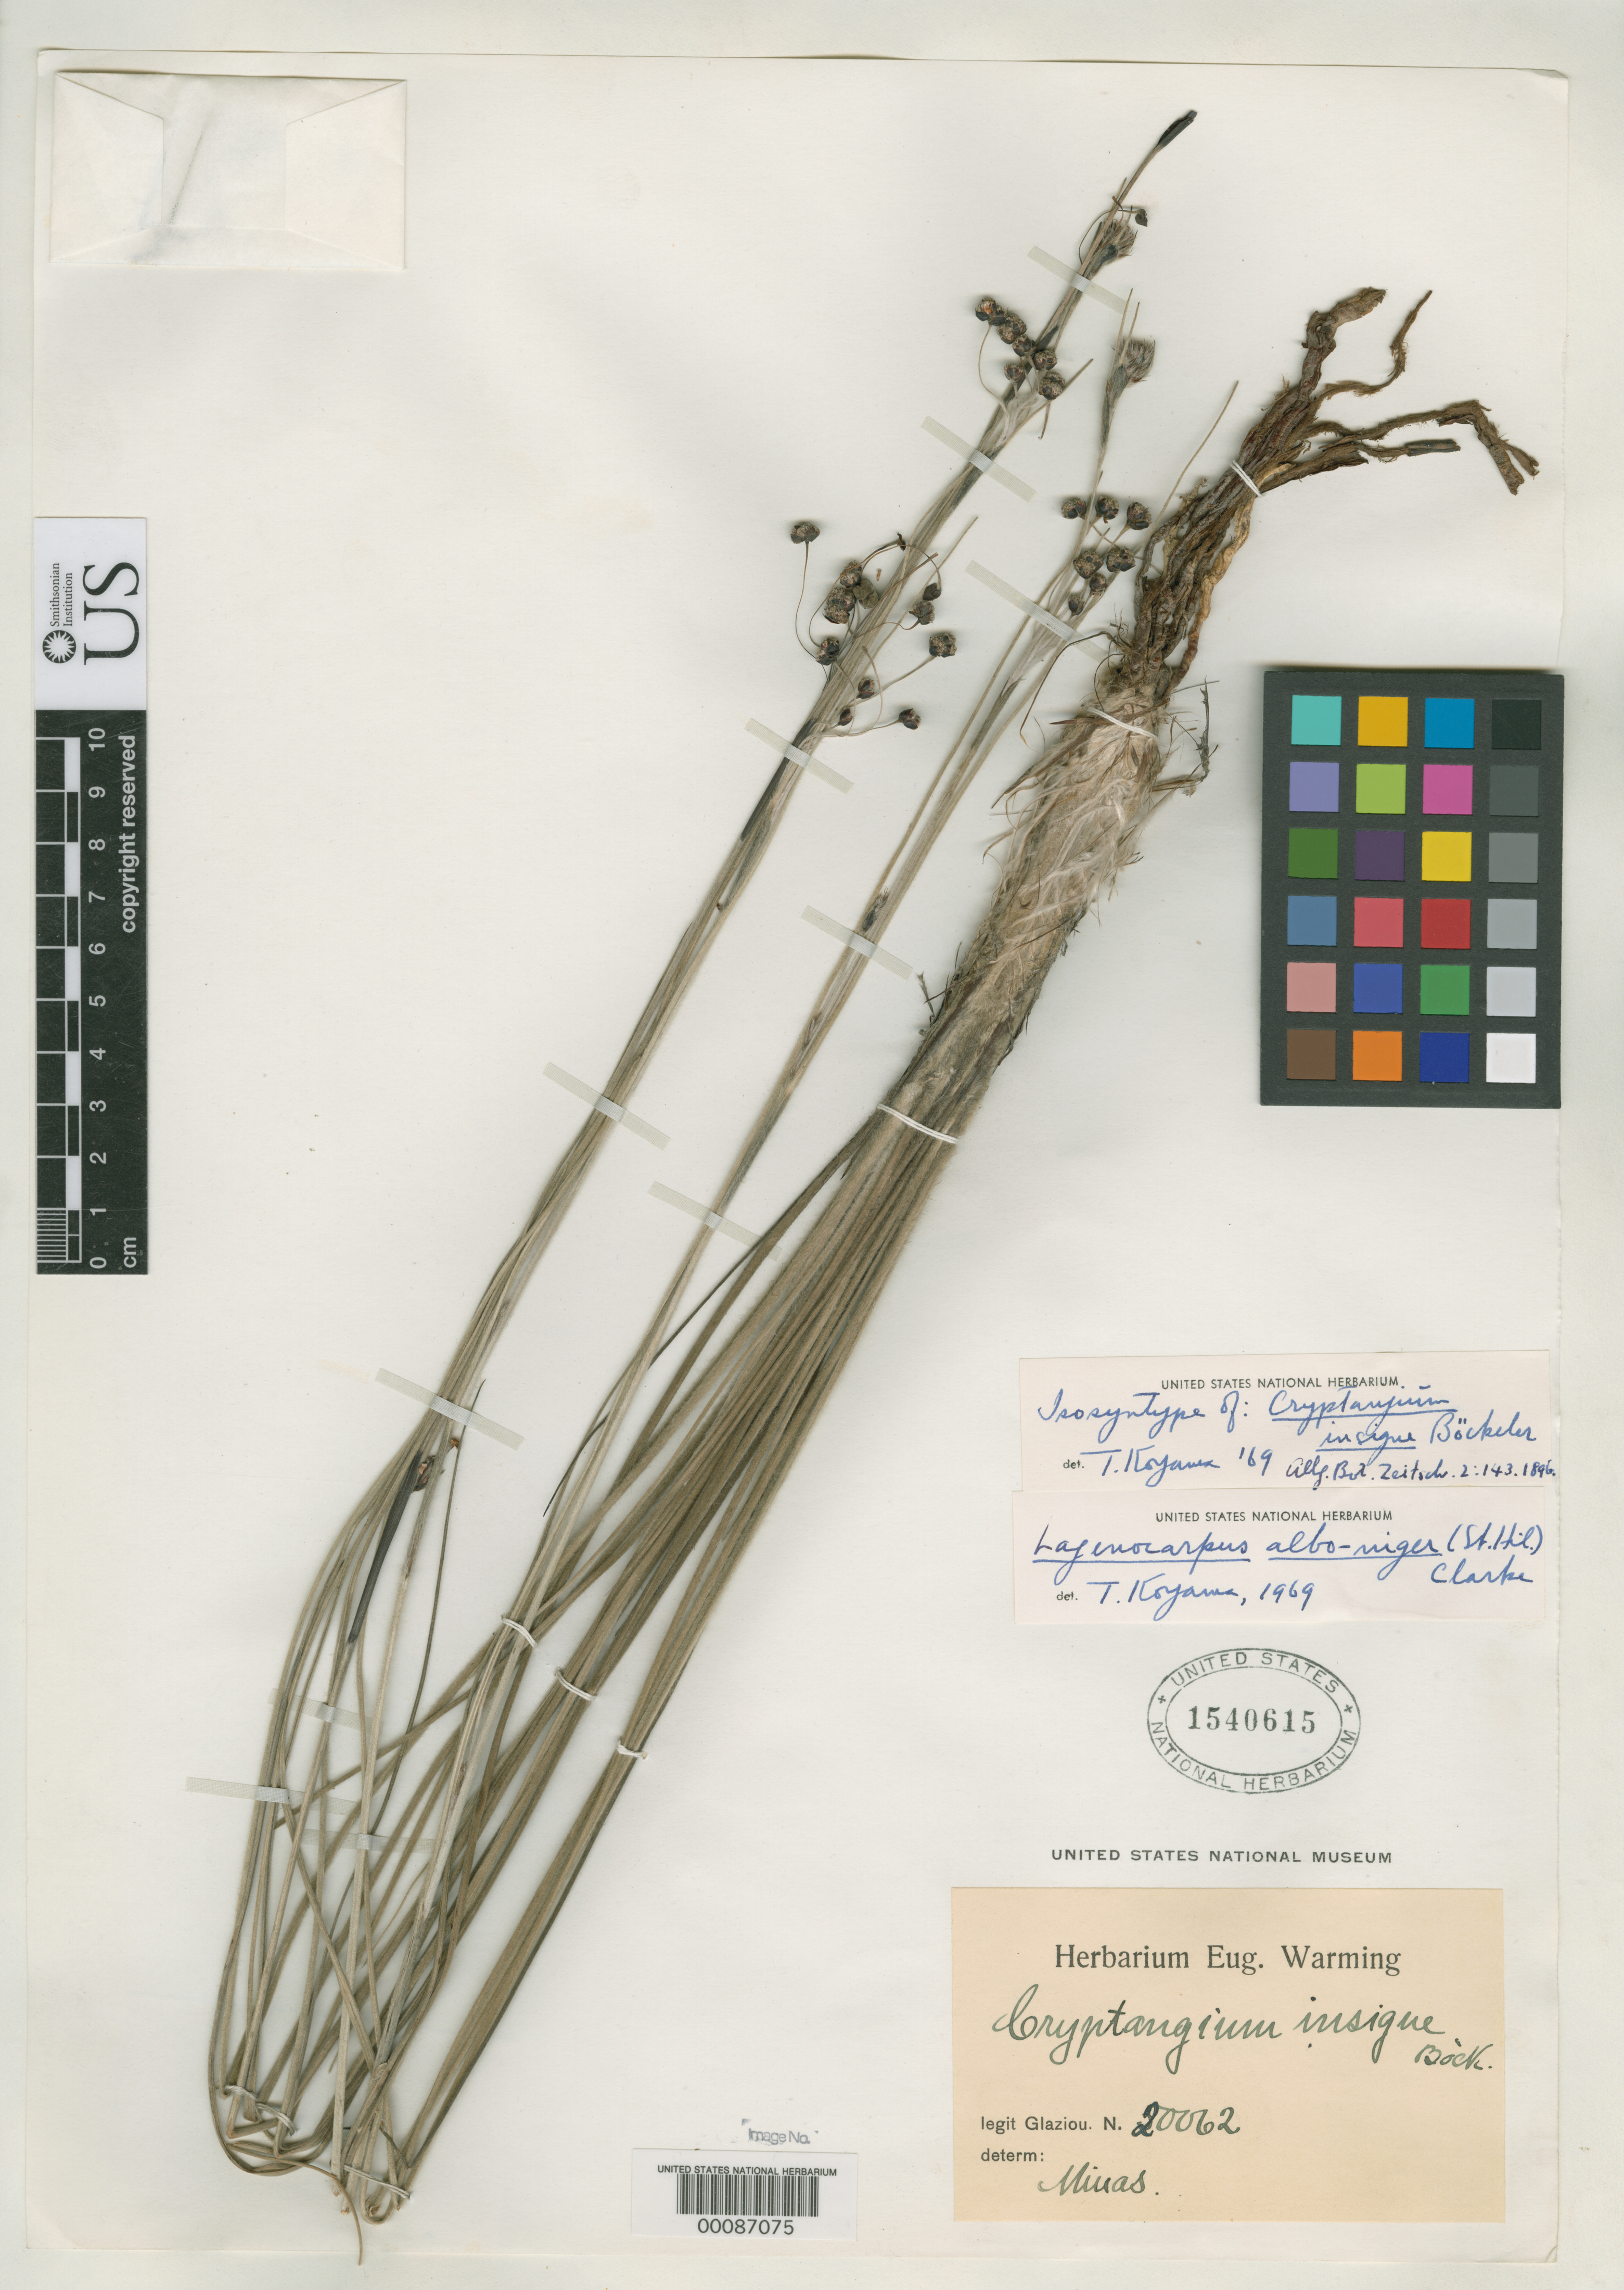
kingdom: Plantae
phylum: Tracheophyta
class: Liliopsida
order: Poales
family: Cyperaceae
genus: Cryptangium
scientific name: Cryptangium insigne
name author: Boeckeler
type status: Isosyntype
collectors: A. F. M. Glaziou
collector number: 20062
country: Brazil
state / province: Minas Gerais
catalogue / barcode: US 1540615